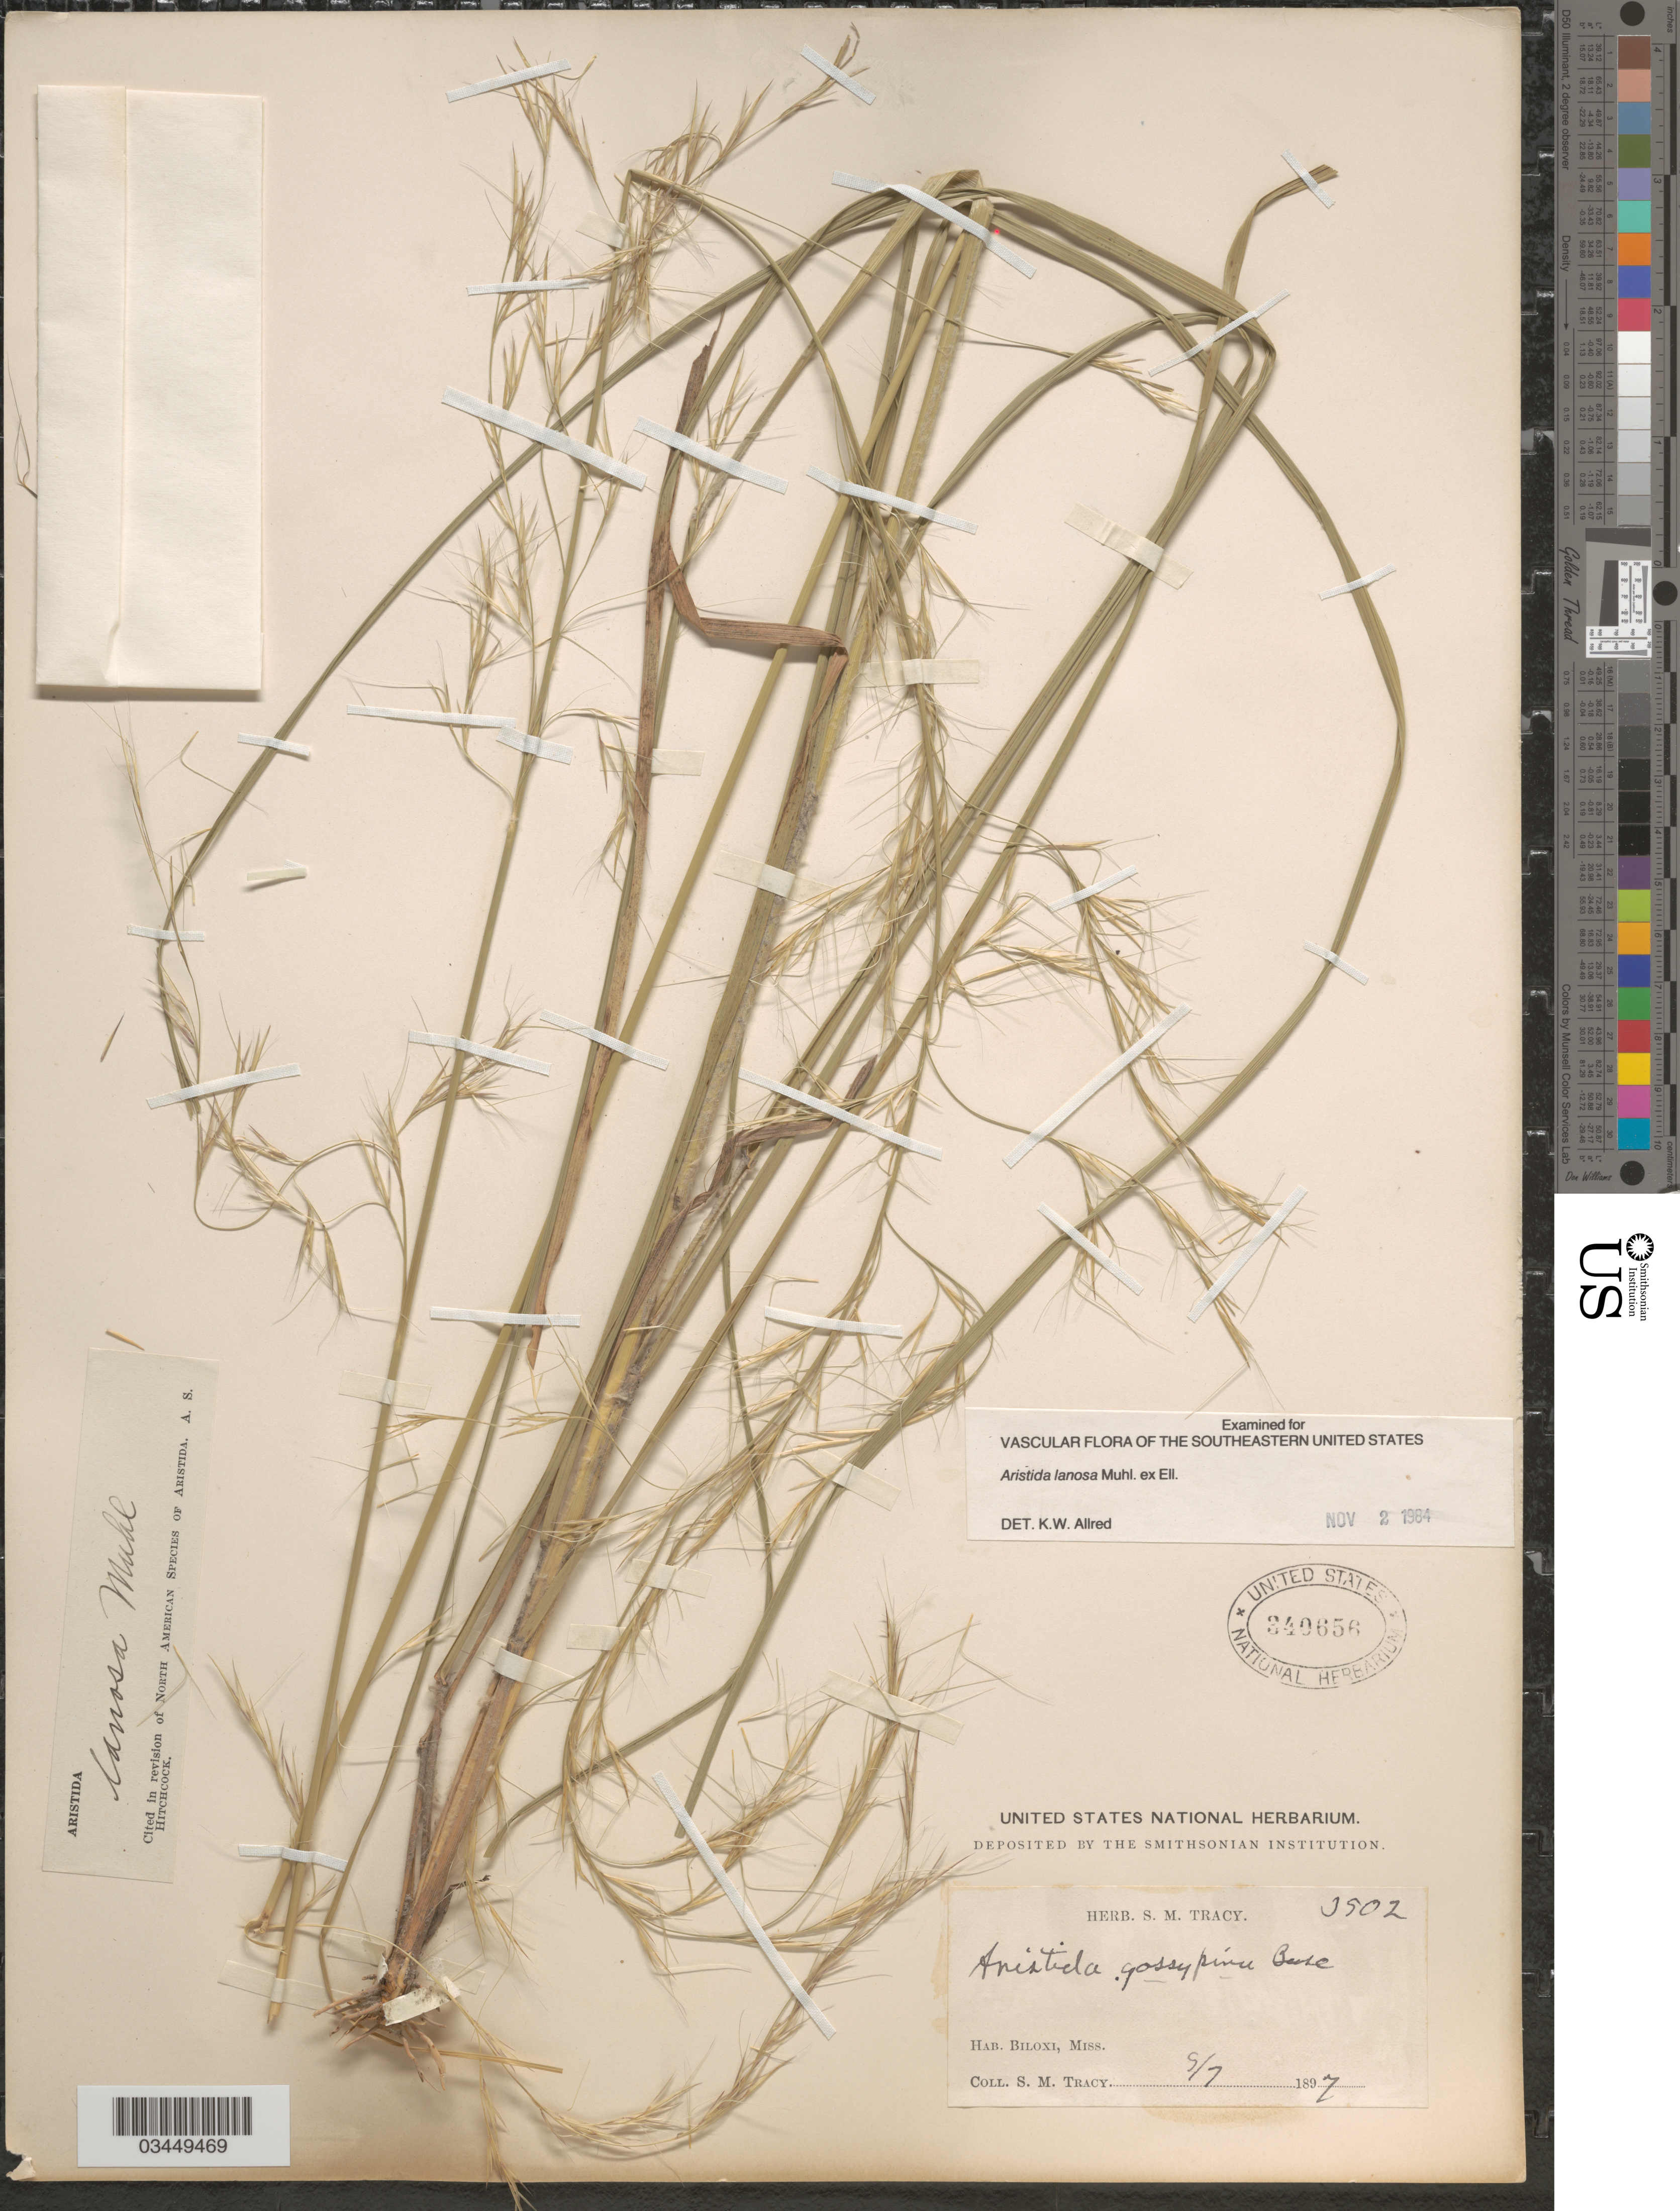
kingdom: Plantae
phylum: Tracheophyta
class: Liliopsida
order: Poales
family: Poaceae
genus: Aristida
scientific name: Aristida lanosa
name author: Muhl.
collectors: S. M. Tracy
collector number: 1502*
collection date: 1897-09-07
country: United States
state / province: Mississippi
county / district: Harrison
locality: Biloxi.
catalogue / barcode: US 340656